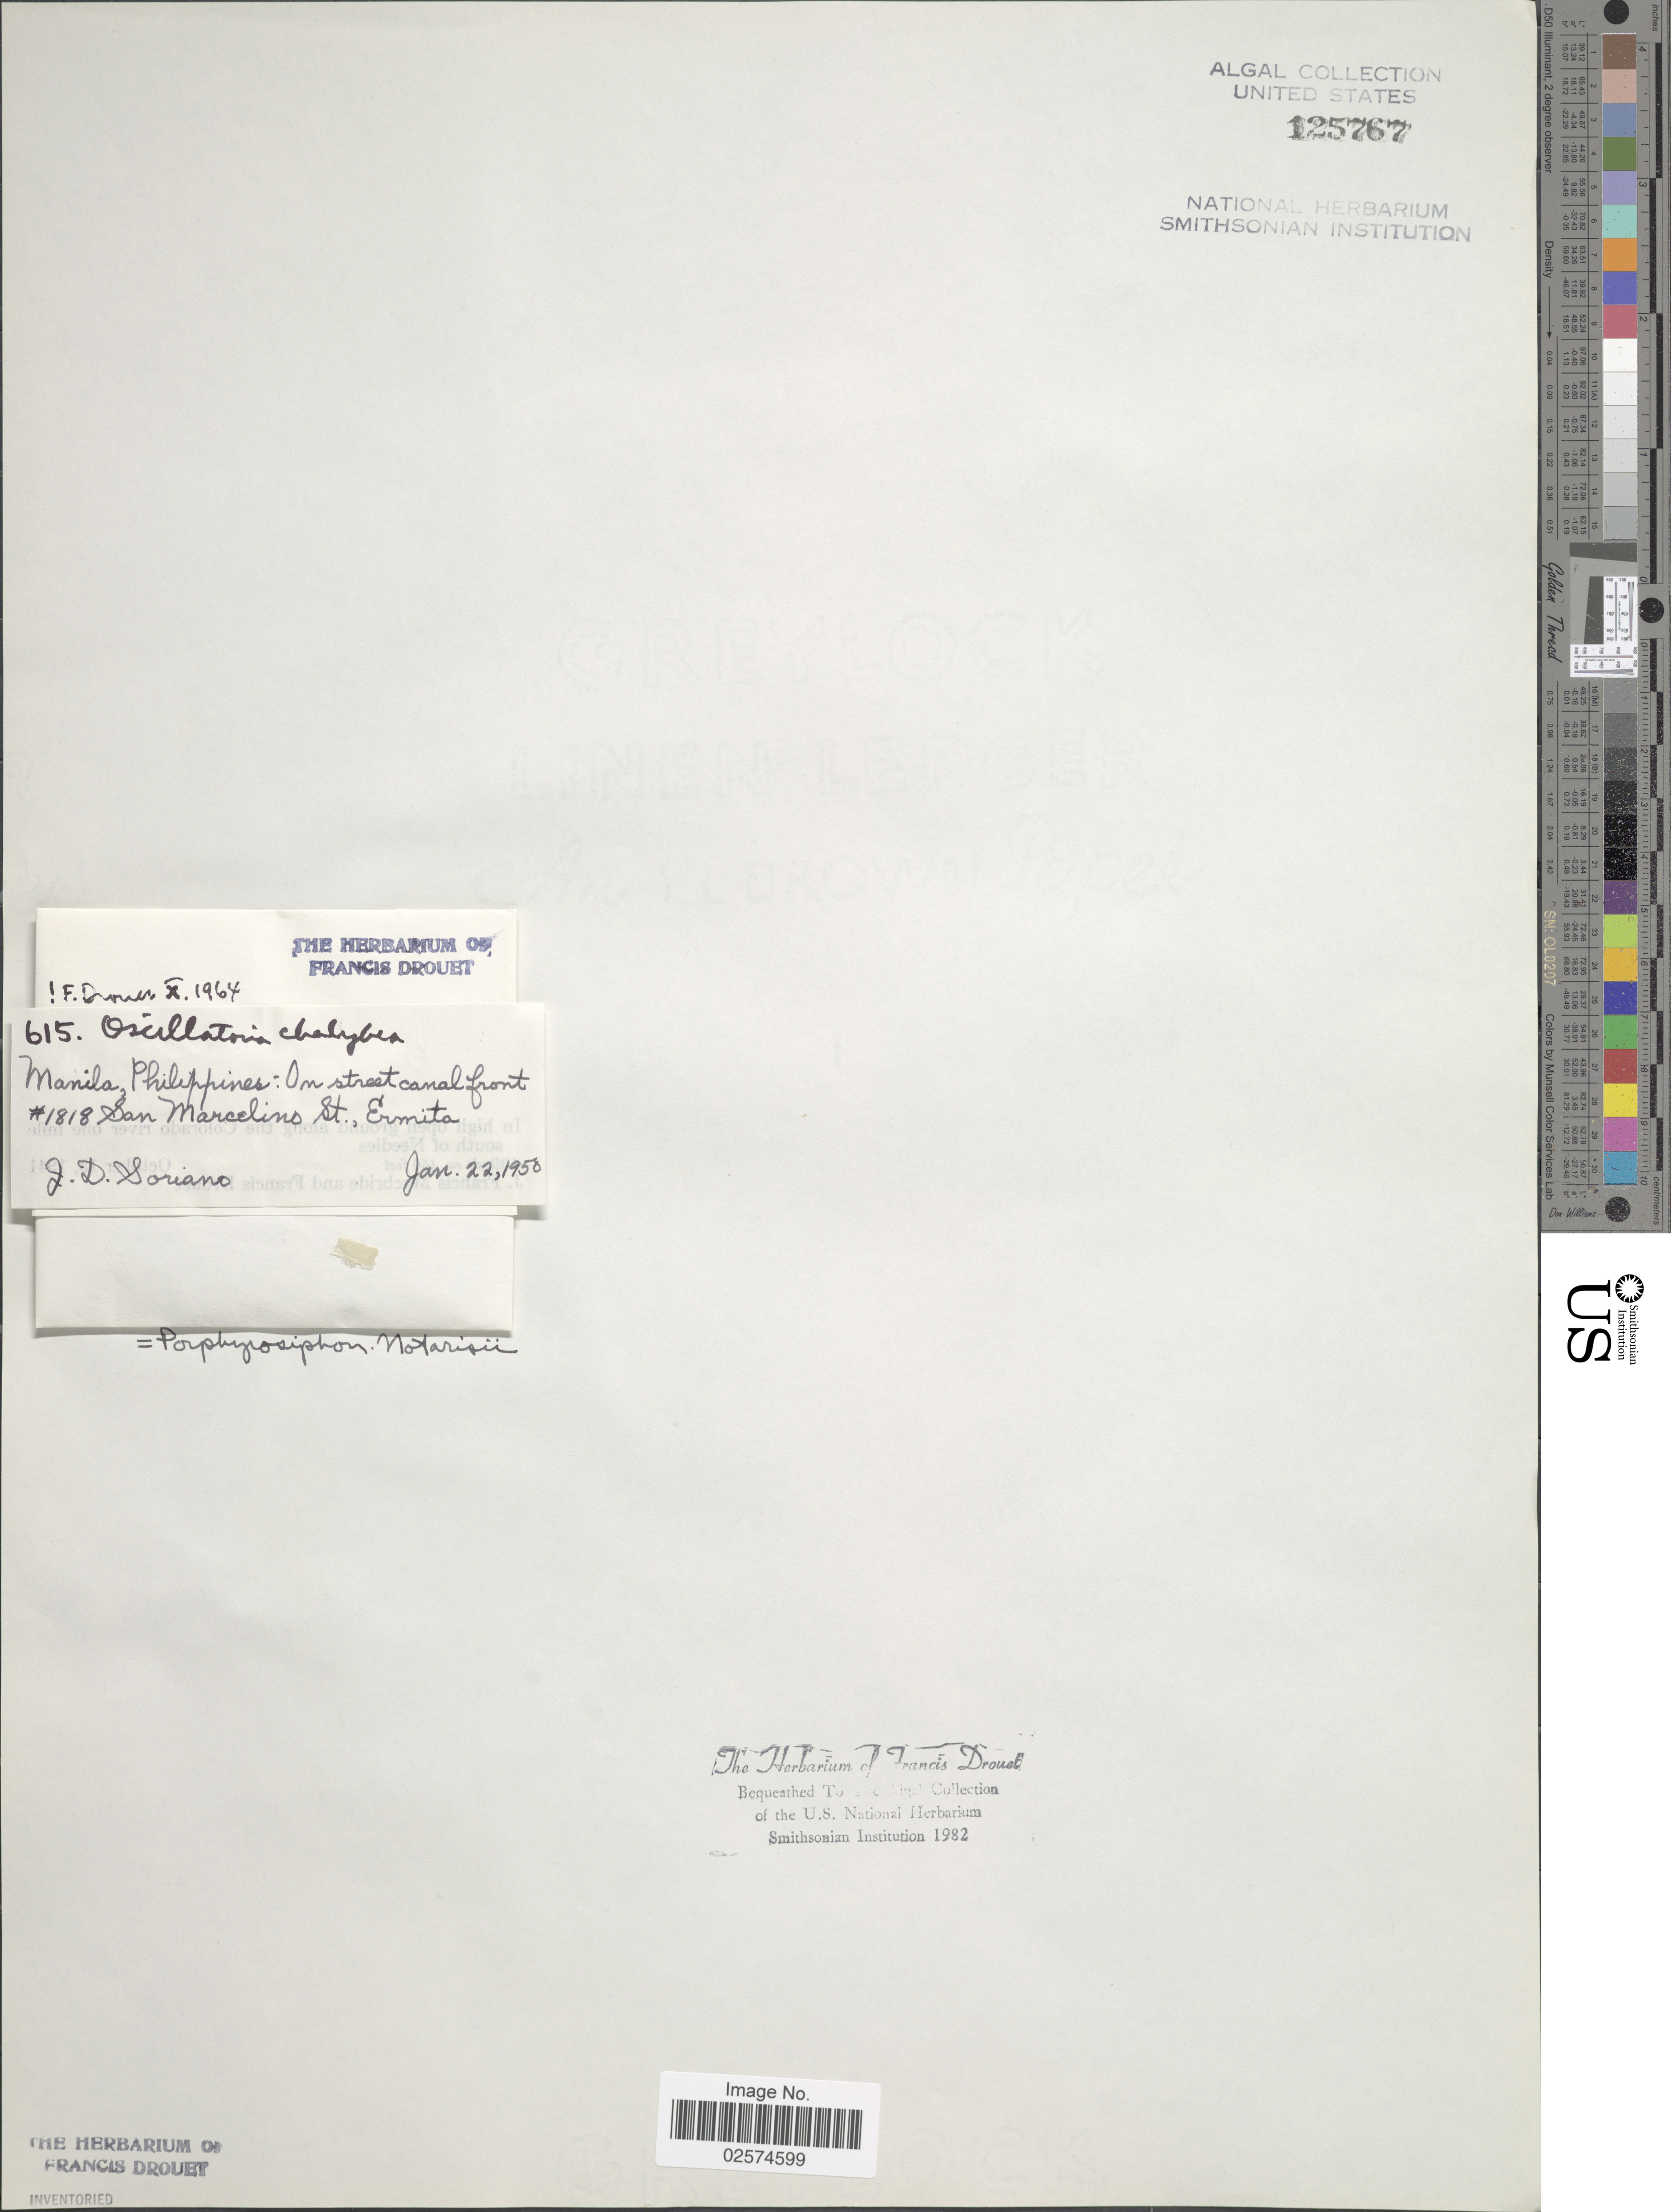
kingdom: Bacteria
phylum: Cyanobacteria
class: Cyanobacteriia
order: Cyanobacteriales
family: Microcoleaceae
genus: Porphyrosiphon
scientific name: Porphyrosiphon notarisii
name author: Kütz. ex Gomont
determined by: Drouet, F. E.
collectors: J. Soriano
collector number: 615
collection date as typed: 22 Jan 1950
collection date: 1950-01-22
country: Philippines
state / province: National Capital Region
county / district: Manila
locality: Manila, ermita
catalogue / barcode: US 125767